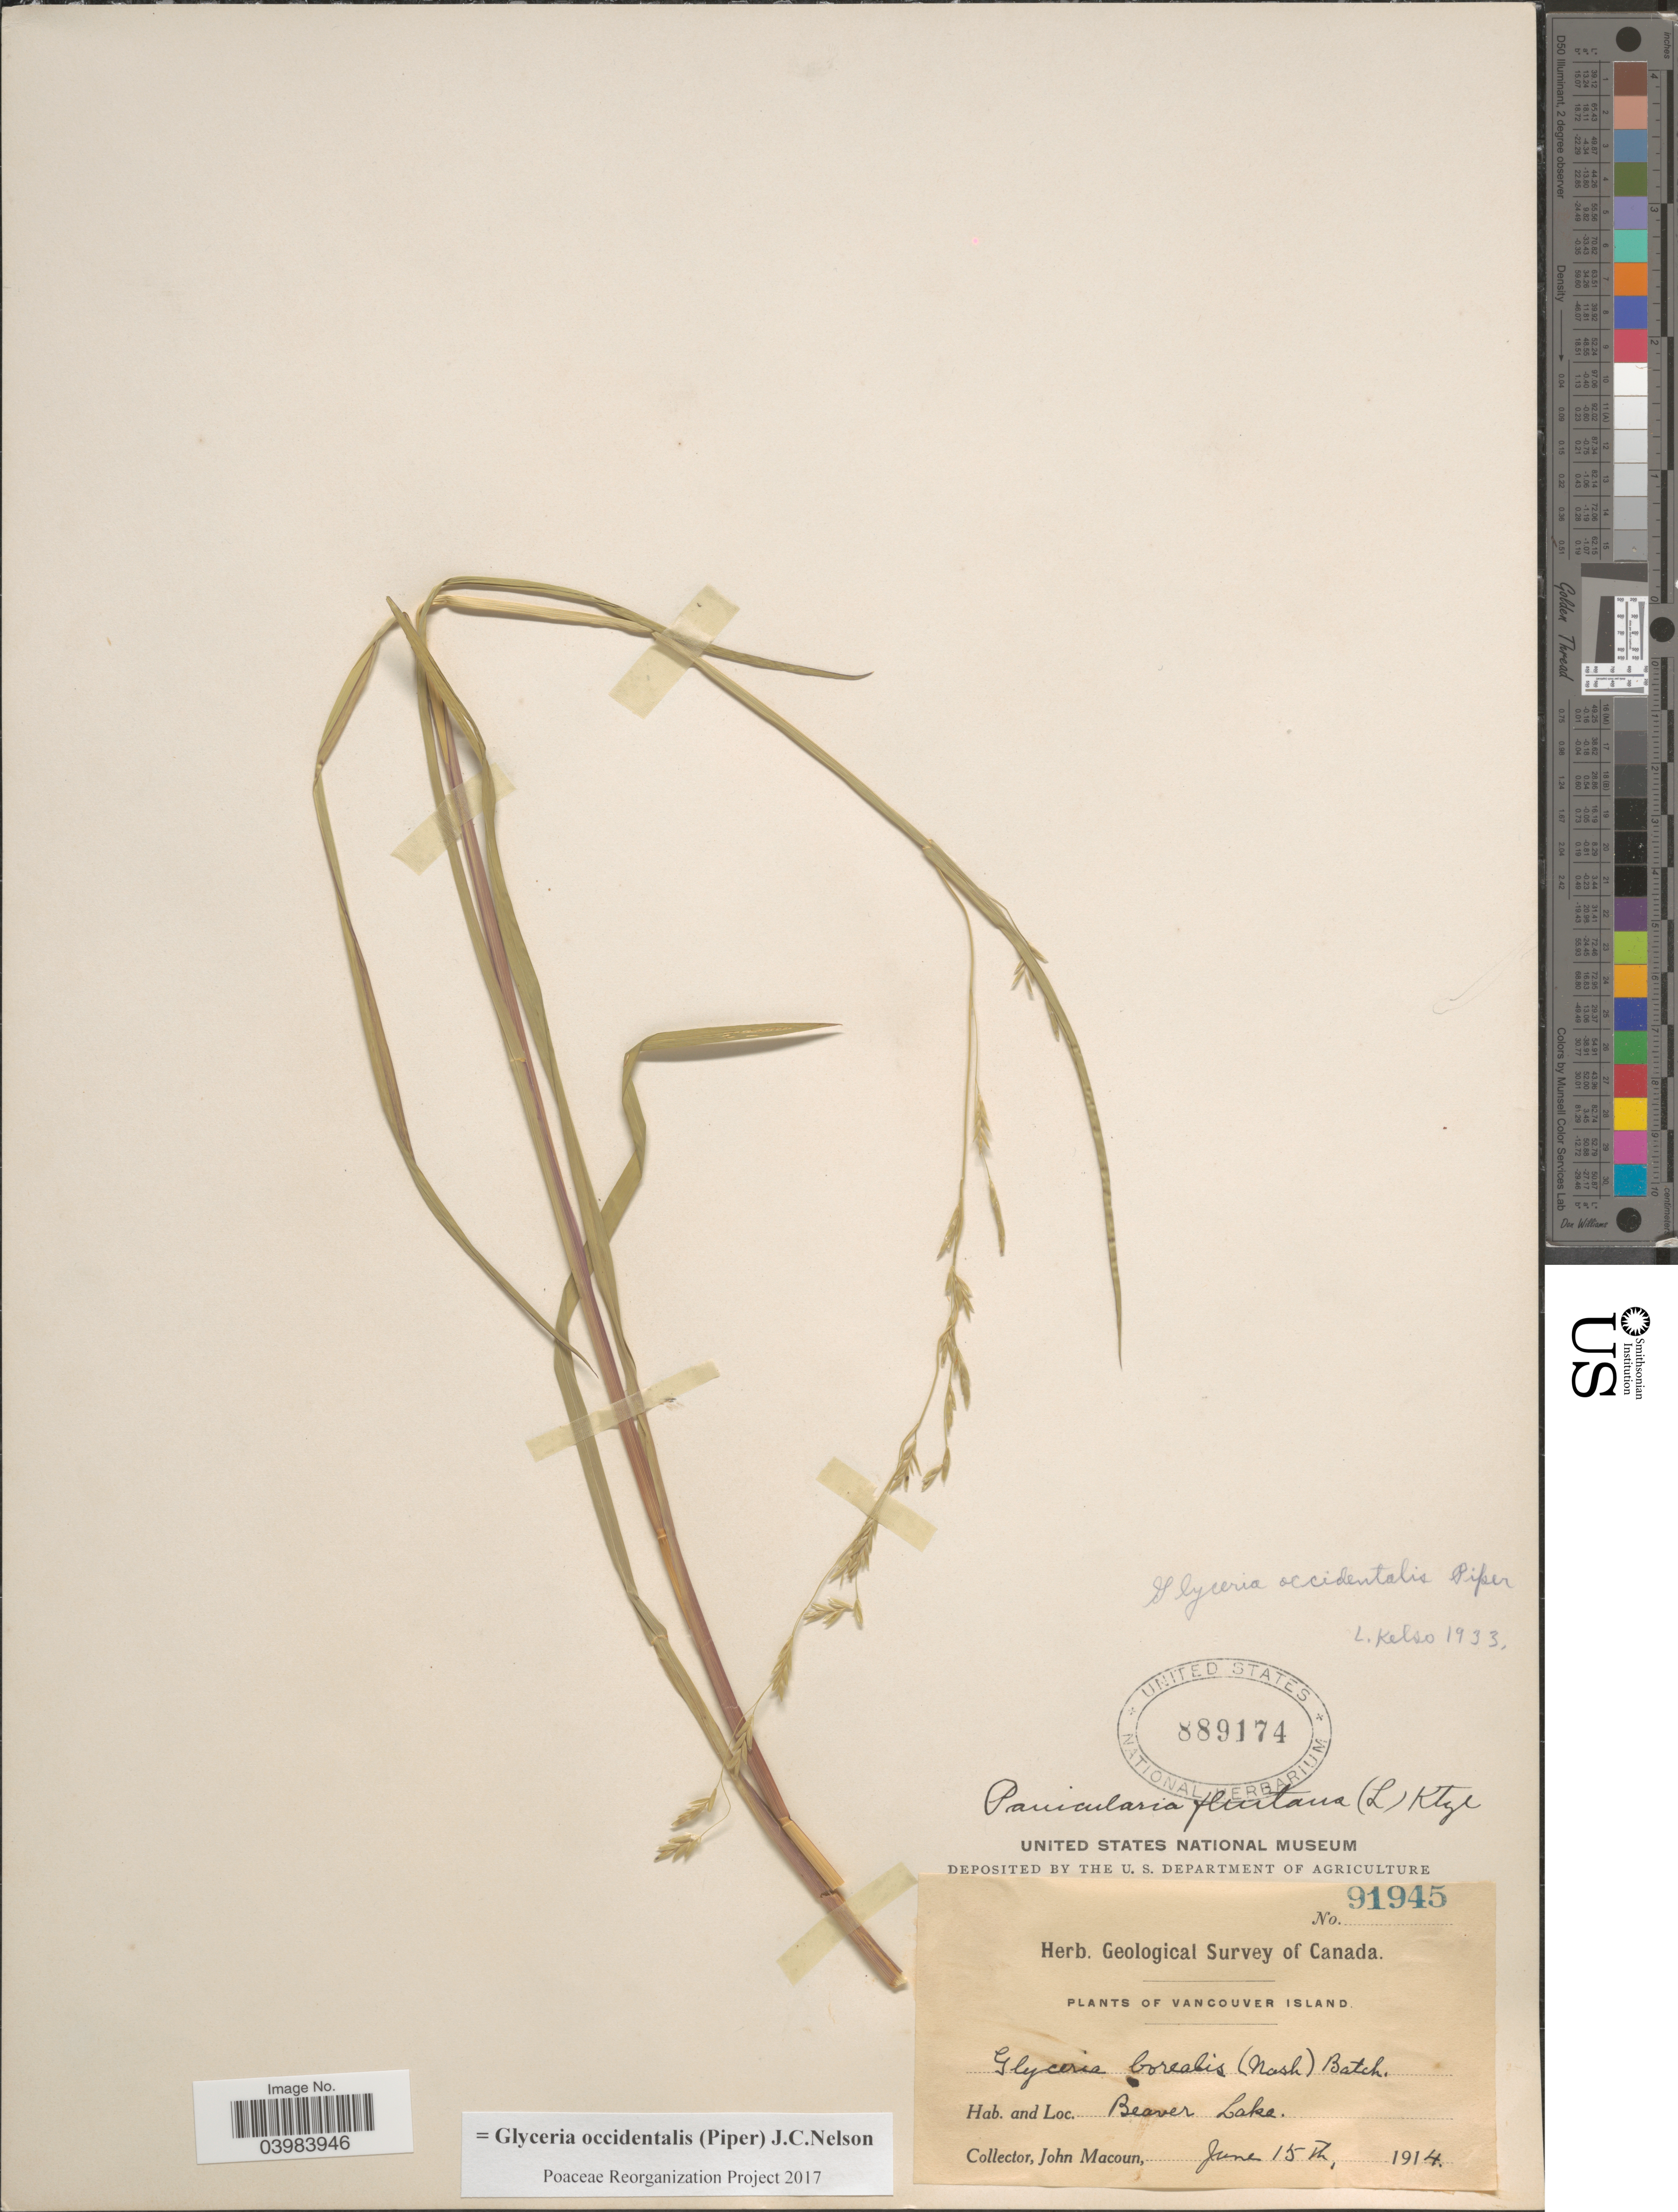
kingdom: Plantae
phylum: Tracheophyta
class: Liliopsida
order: Poales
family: Poaceae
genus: Glyceria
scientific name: Glyceria occidentalis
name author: (Piper) J.C. Nelson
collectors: J. Macoun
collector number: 91945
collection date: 1914-06-15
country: Canada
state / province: British Columbia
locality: Vancouver Island. Beaver Lake.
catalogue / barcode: US 889174